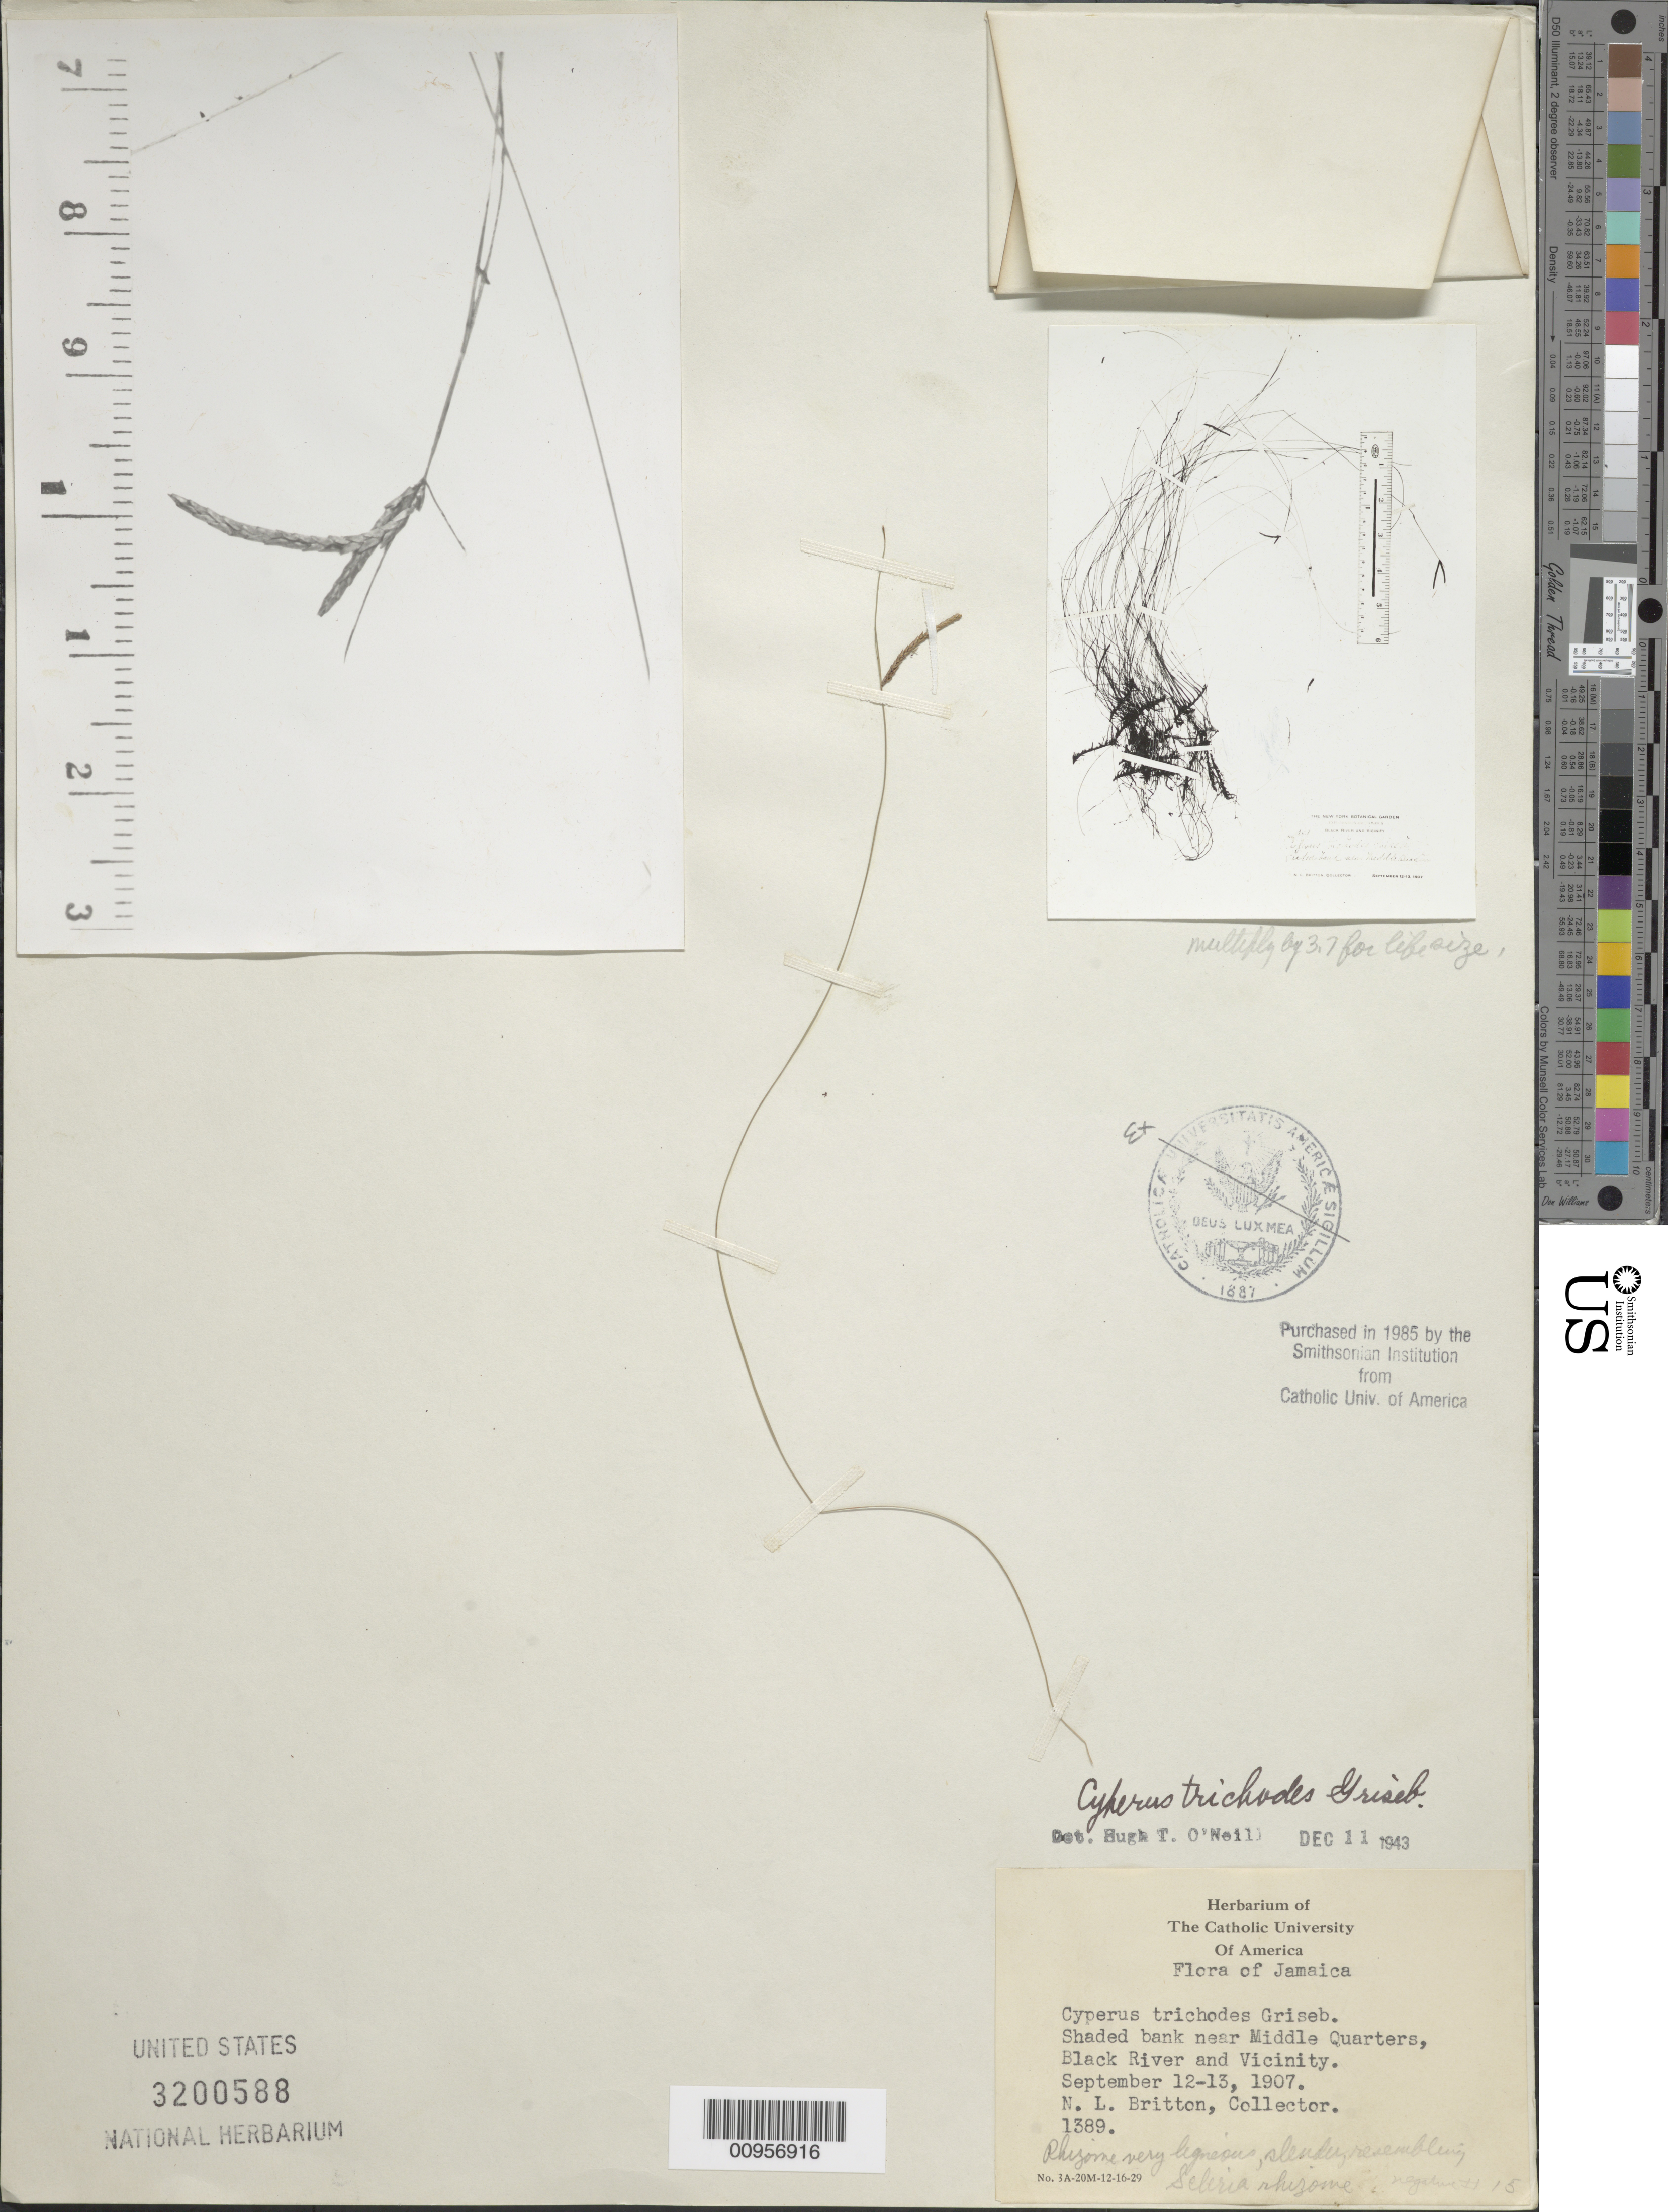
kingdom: Plantae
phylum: Tracheophyta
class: Liliopsida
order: Poales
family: Cyperaceae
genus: Cyperus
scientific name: Cyperus trichodes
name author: Griseb.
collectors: N. Britton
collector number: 1389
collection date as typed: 12 Sep 1907 to 13 Sep 1907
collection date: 1907-09-12/1907-09-13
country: Jamaica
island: Jamaica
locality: Bank near Middle Quarters, Black River and vicinity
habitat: Shaded bank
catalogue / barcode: US 3200588